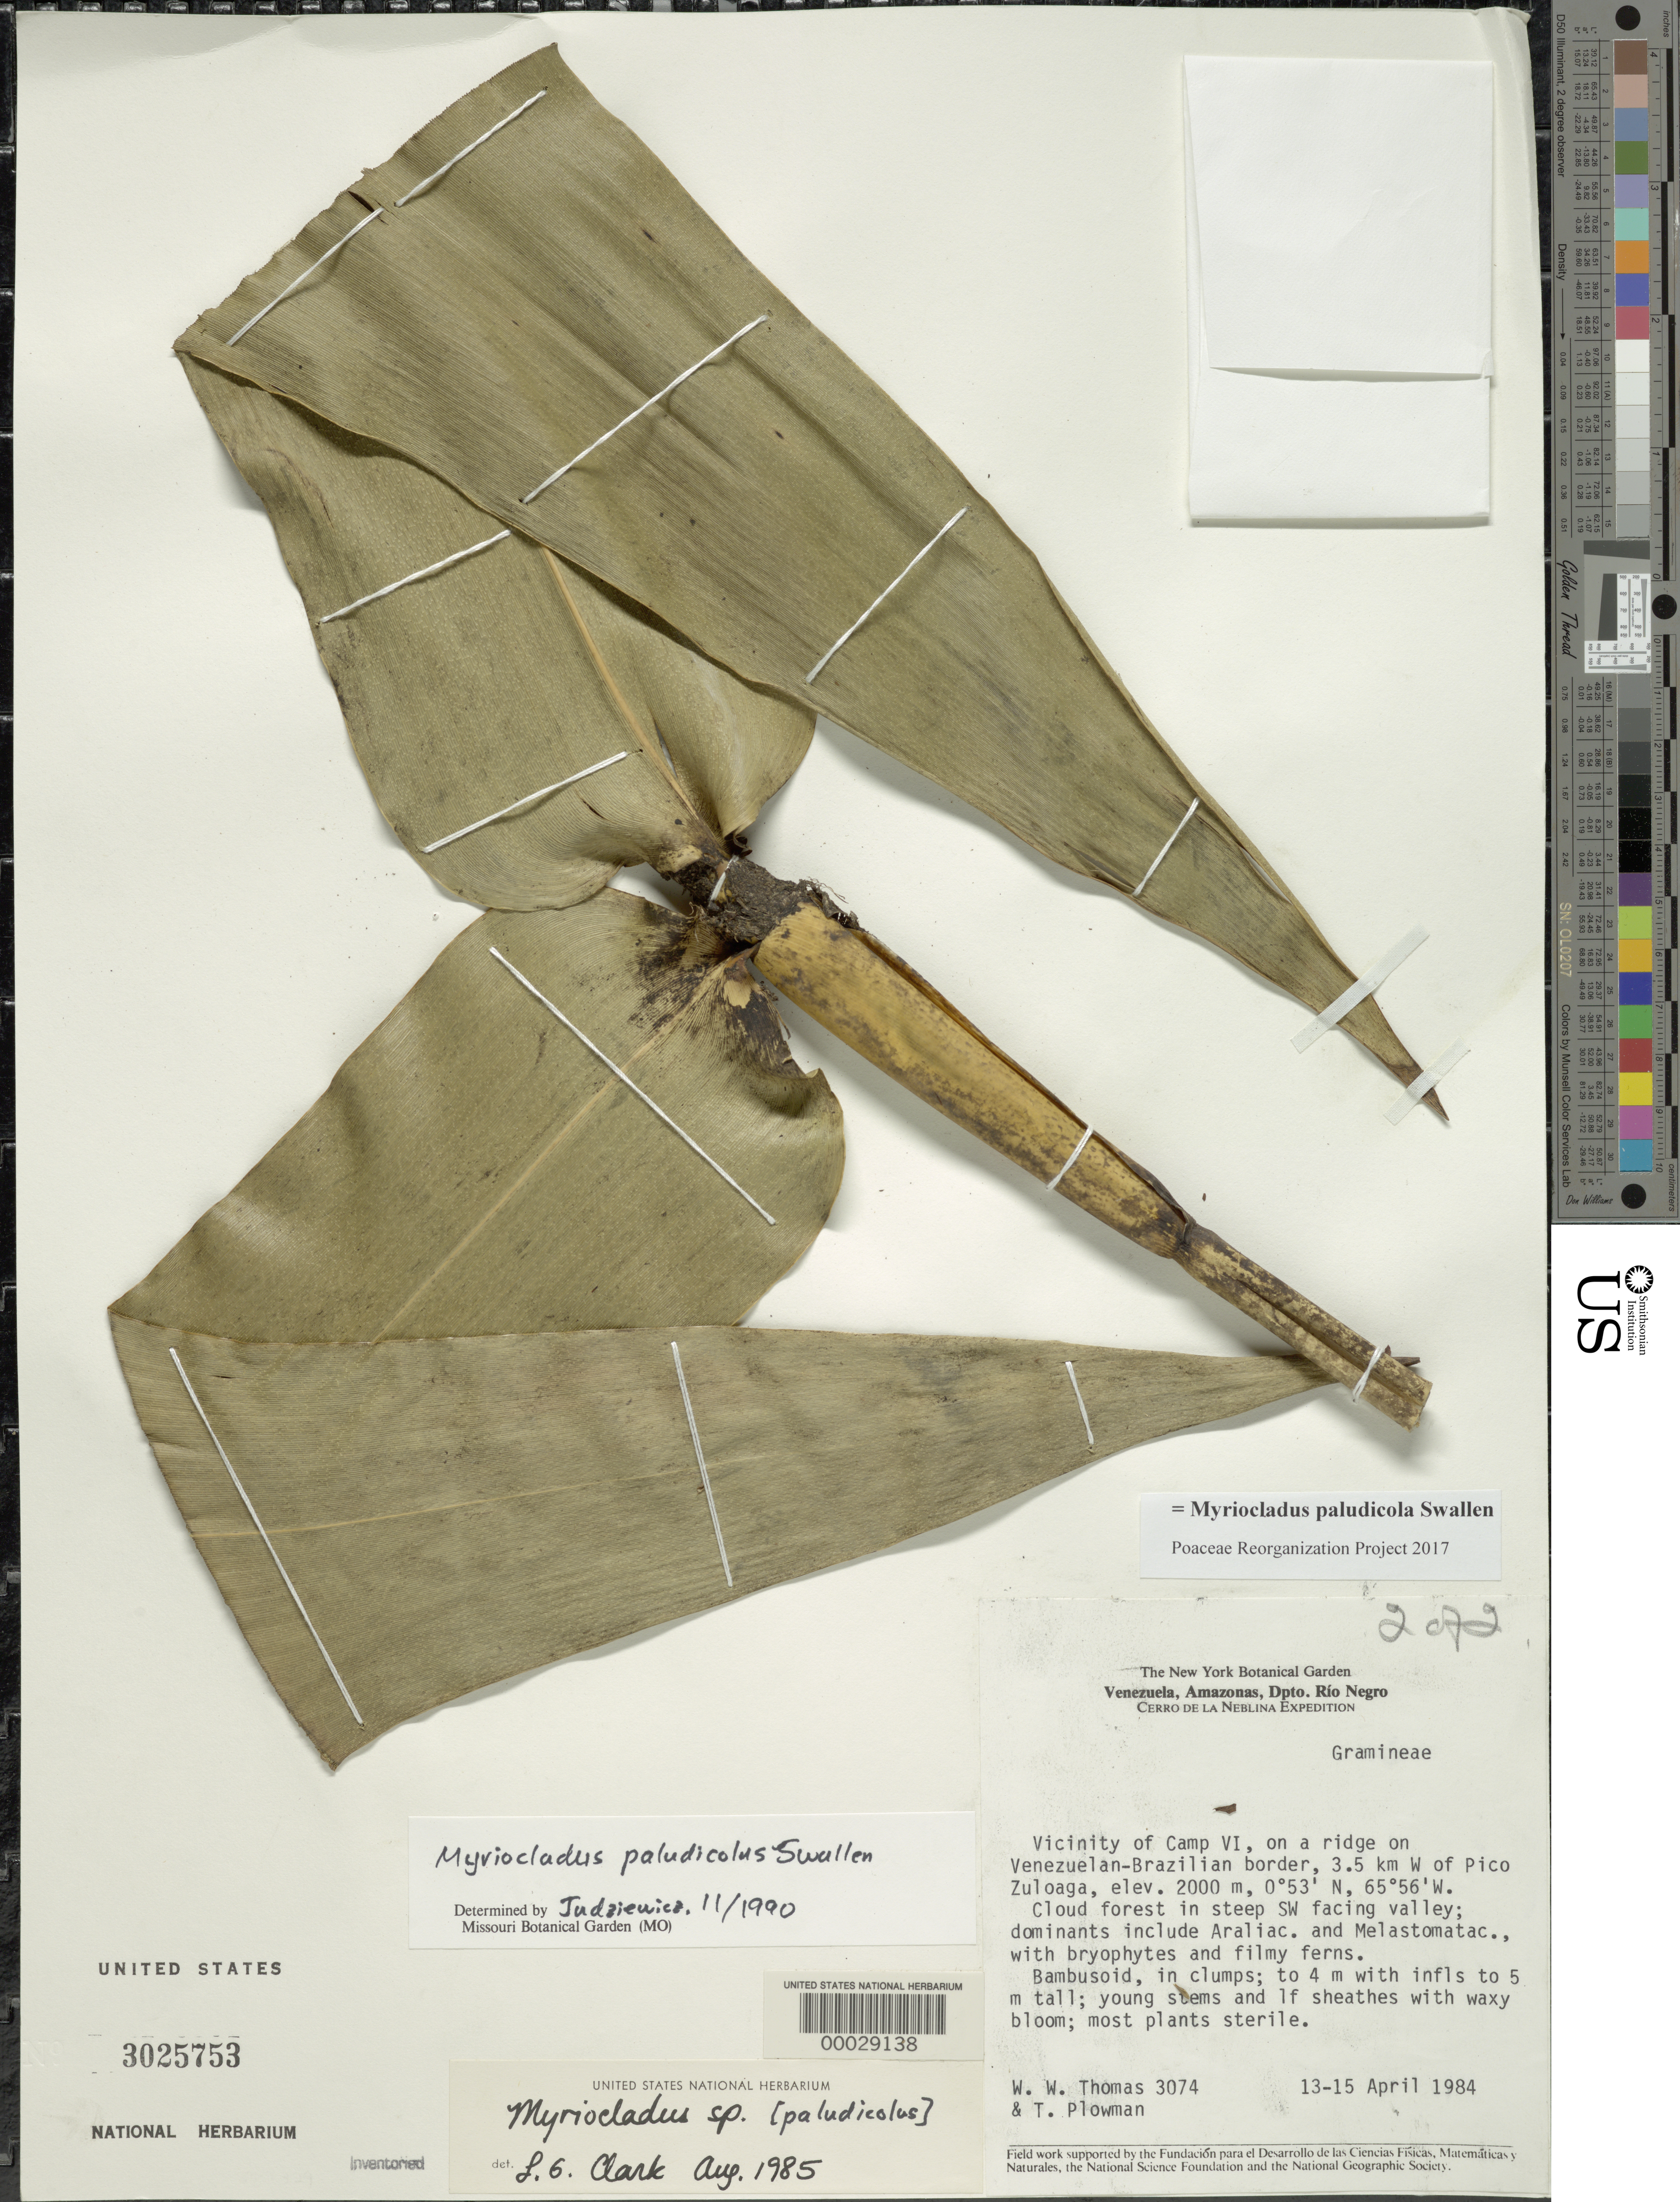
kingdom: Plantae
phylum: Tracheophyta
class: Liliopsida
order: Poales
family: Poaceae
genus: Myriocladus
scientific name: Myriocladus paludicola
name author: Swallen in Maguire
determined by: Judziewicz, E. J.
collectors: W. W. Thomas & T. Plowman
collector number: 3074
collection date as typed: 13 Apr 1984 to 15 Apr 1984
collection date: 1984-04-13/1984-04-15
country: Venezuela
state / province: Amazonas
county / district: Rio Negro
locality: Vicinity of camp vi, on a ridge on venezuelan-brazilian border, 3.5 km w of pico zuloaga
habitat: Cloud forest in steep sw facing valley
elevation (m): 2000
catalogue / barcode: US 3025753